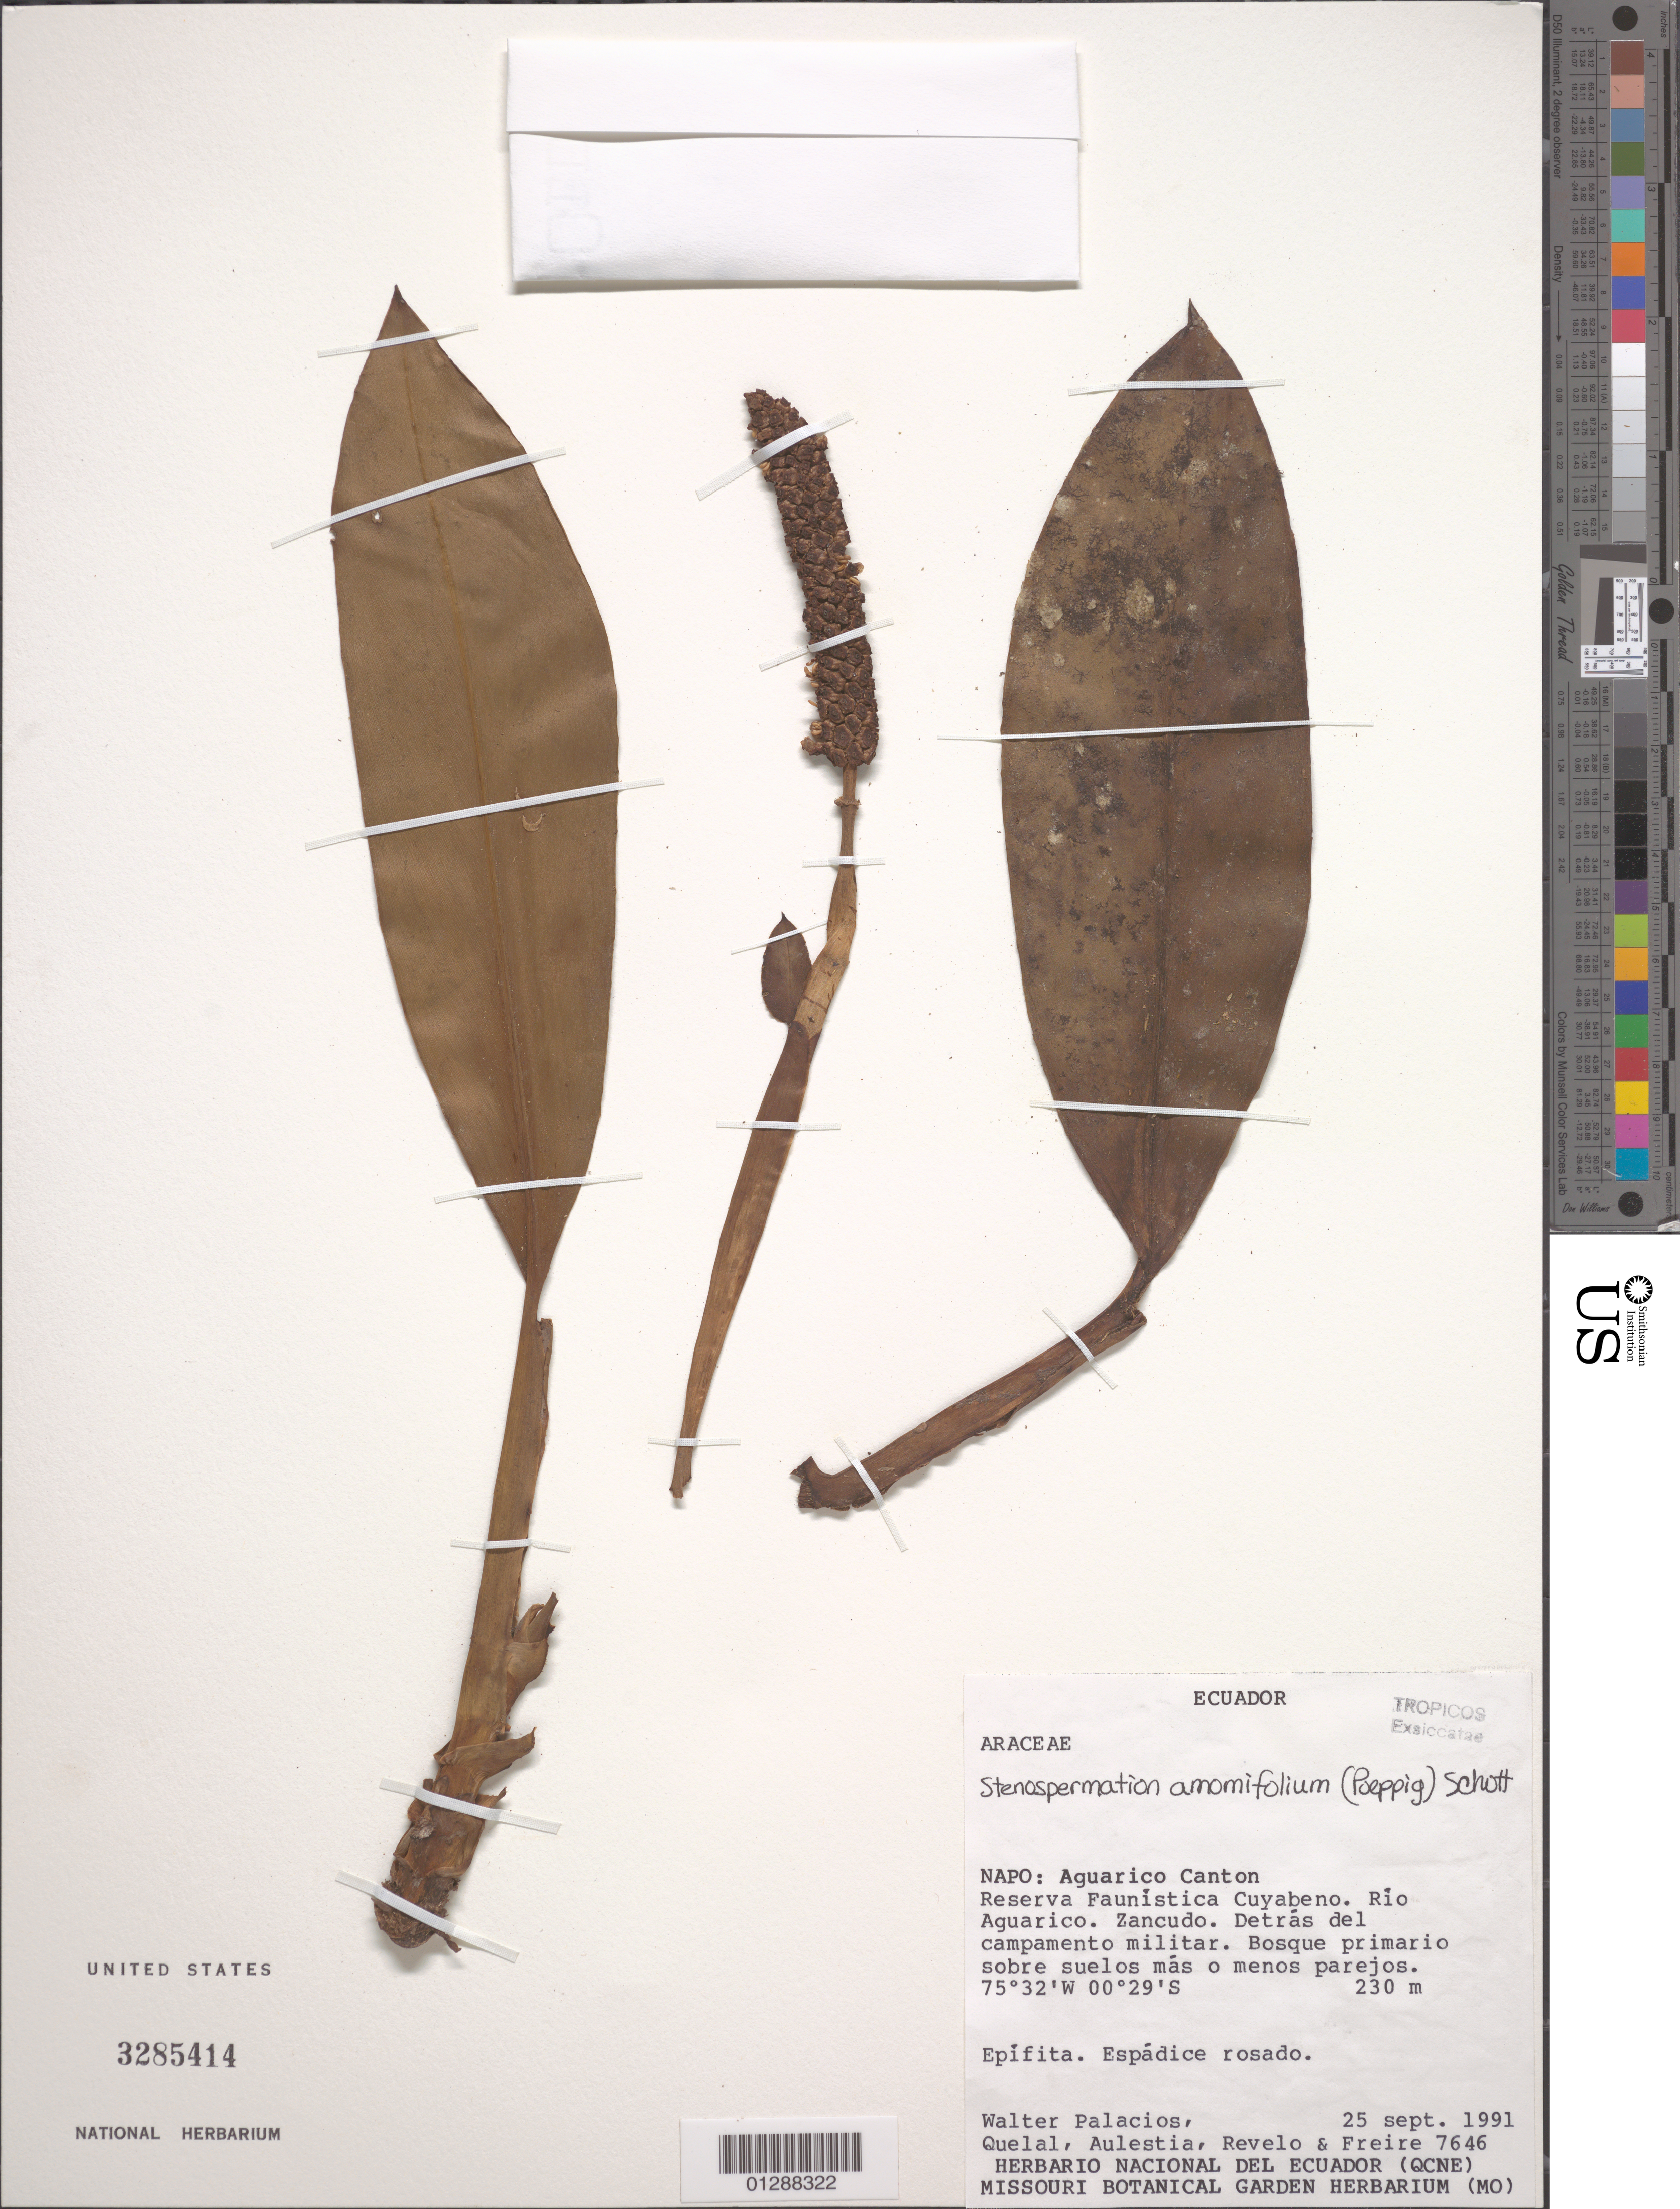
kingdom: Plantae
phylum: Tracheophyta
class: Liliopsida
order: Alismatales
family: Araceae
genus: Stenospermation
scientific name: Stenospermation amomifolium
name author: (Poepp.) Schott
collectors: W. Palacios, Quelal, -. Aulestia, -. Revelo & -. Freire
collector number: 7646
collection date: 1991-09-25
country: Ecuador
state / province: Napo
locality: Aguarico Canton. Reserva Faunística Cuyabeno. Río Aguarico. Zancudo.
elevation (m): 230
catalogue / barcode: US 3285414